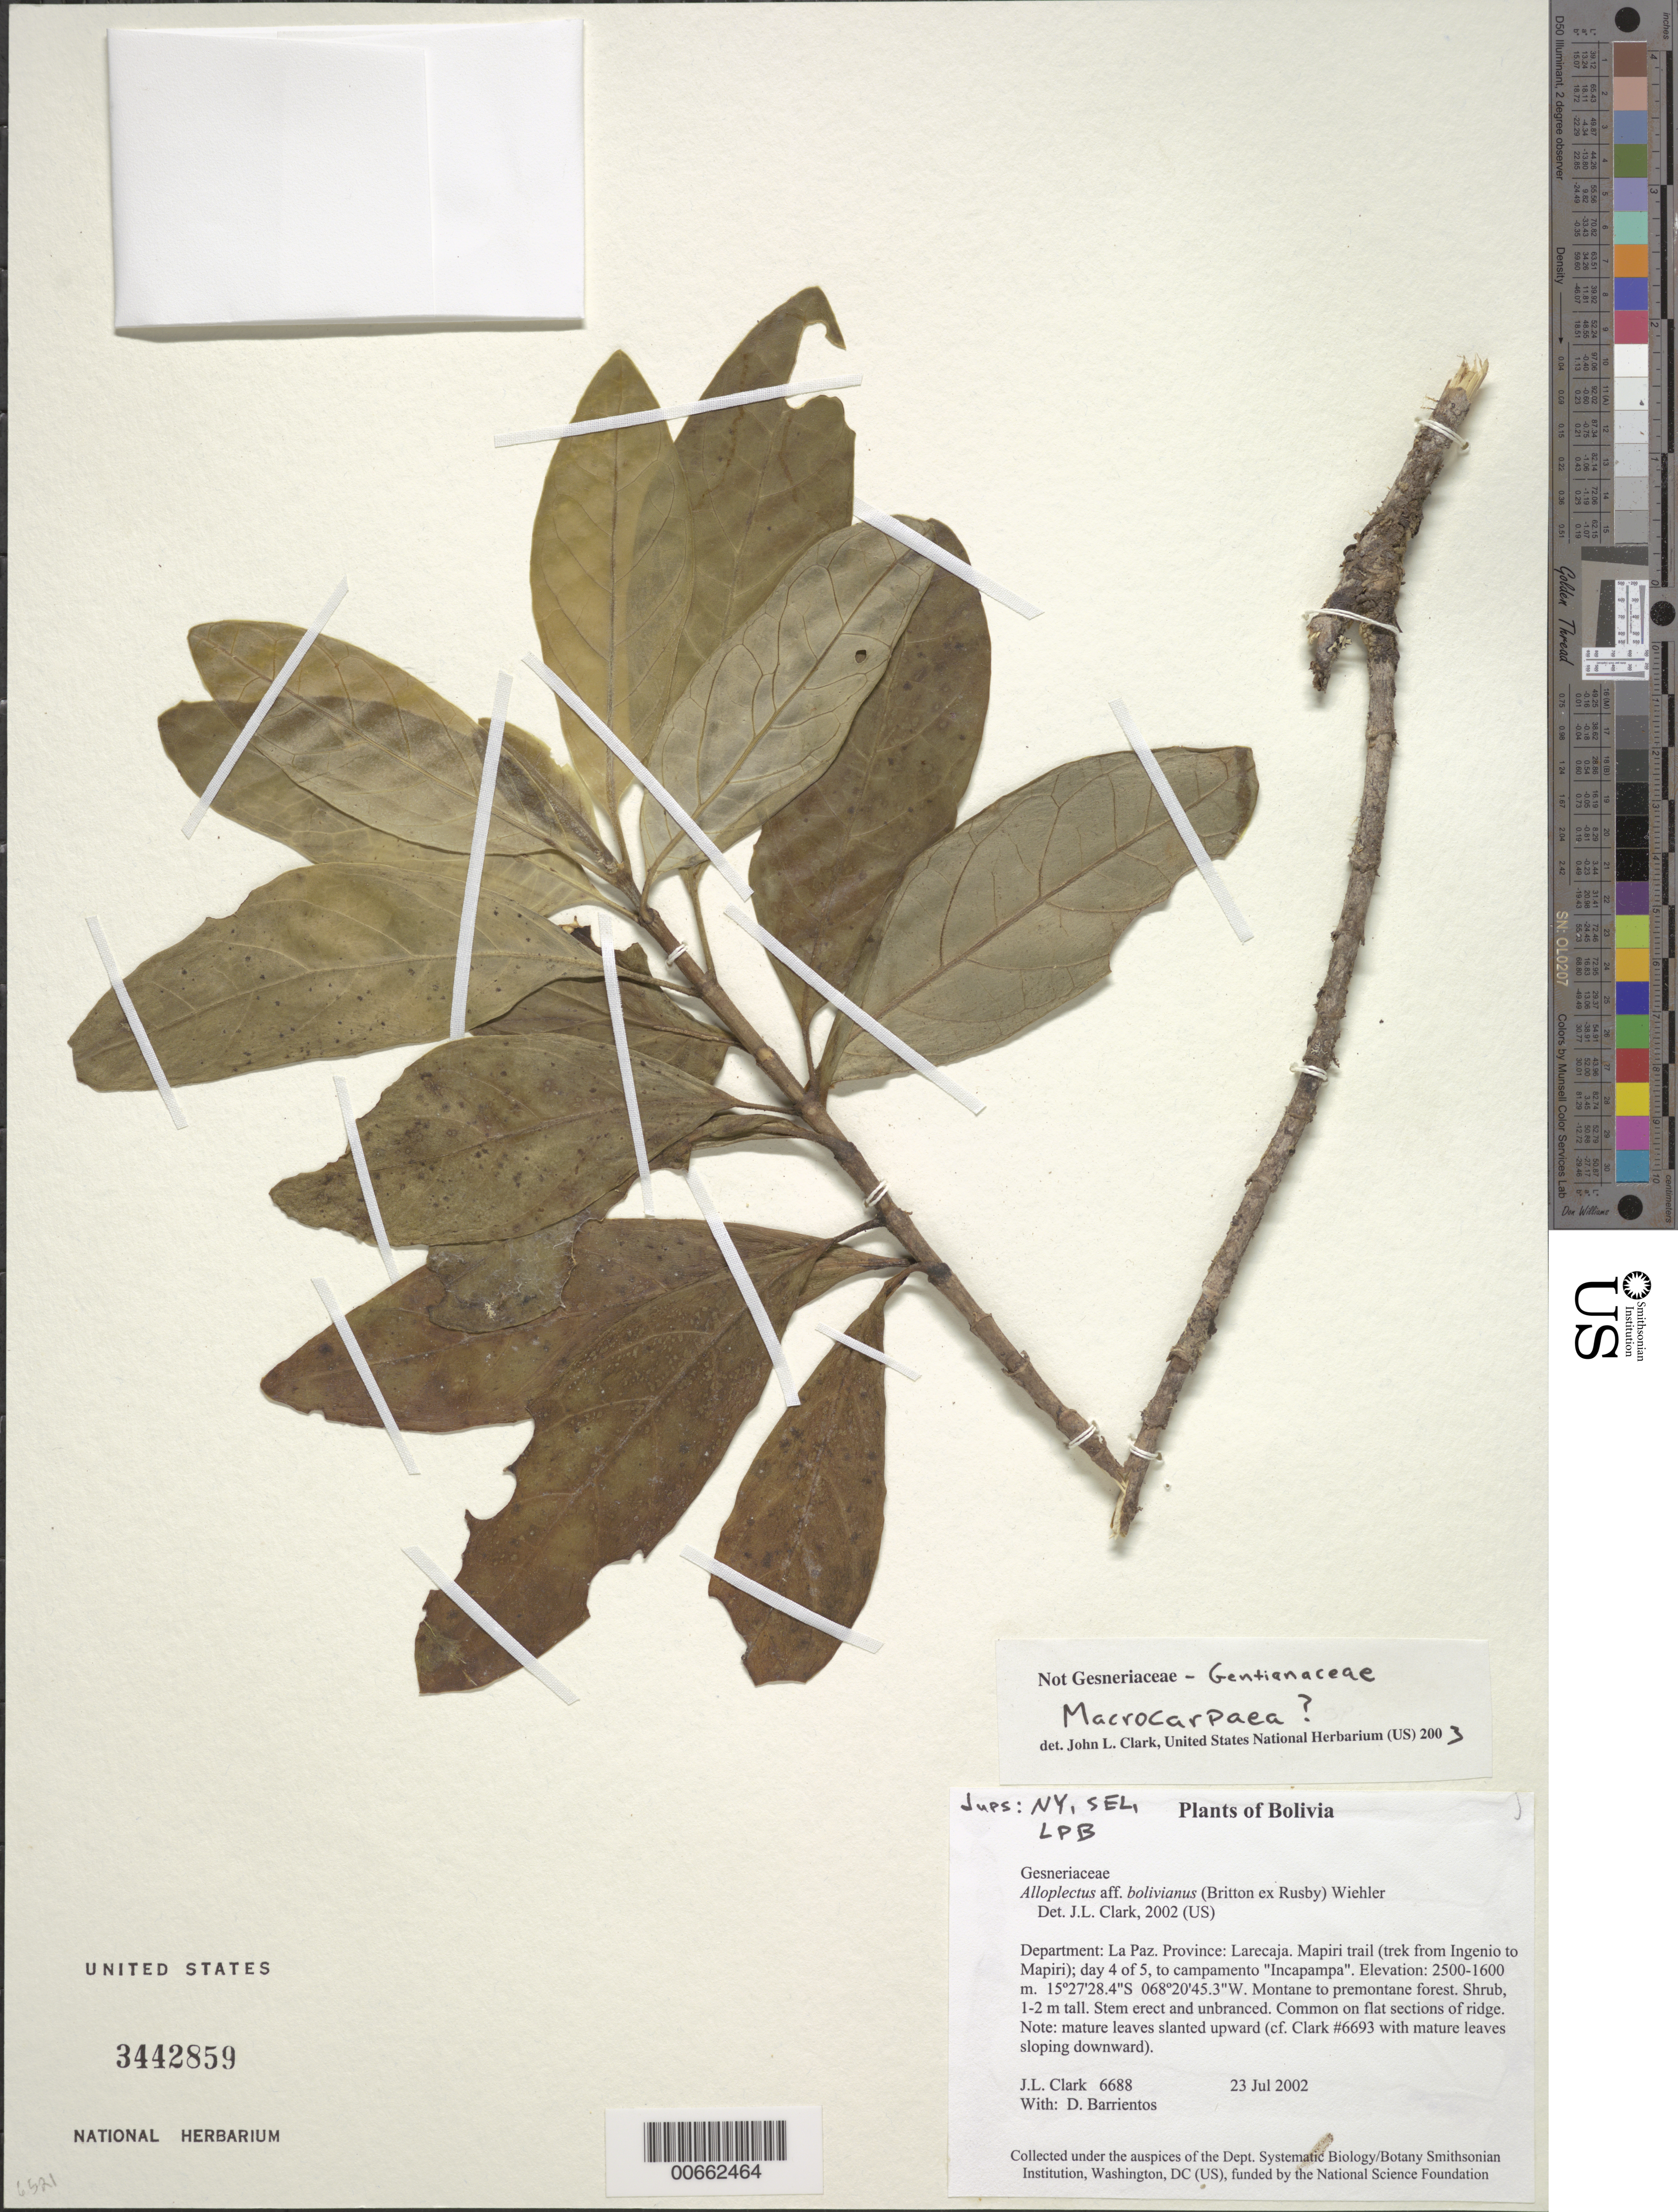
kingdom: Plantae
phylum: Tracheophyta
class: Magnoliopsida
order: Gentianales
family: Gentianaceae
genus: Macrocarpaea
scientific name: Macrocarpaea sp.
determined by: Clark, J. L., (SEL), The Marie Selby Botanical Garden (UNITED STATES)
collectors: J. L. Clark & D. Barrientos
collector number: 06688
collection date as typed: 23 Jul 2002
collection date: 2002-07-23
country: Bolivia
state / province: La Paz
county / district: Larecaja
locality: Mapiri trail (trek from Ingenio to Mapiri); day 4 of 5, to campamento "Incapampa"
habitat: Montane to premontane forest.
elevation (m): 2500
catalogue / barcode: US 3442859